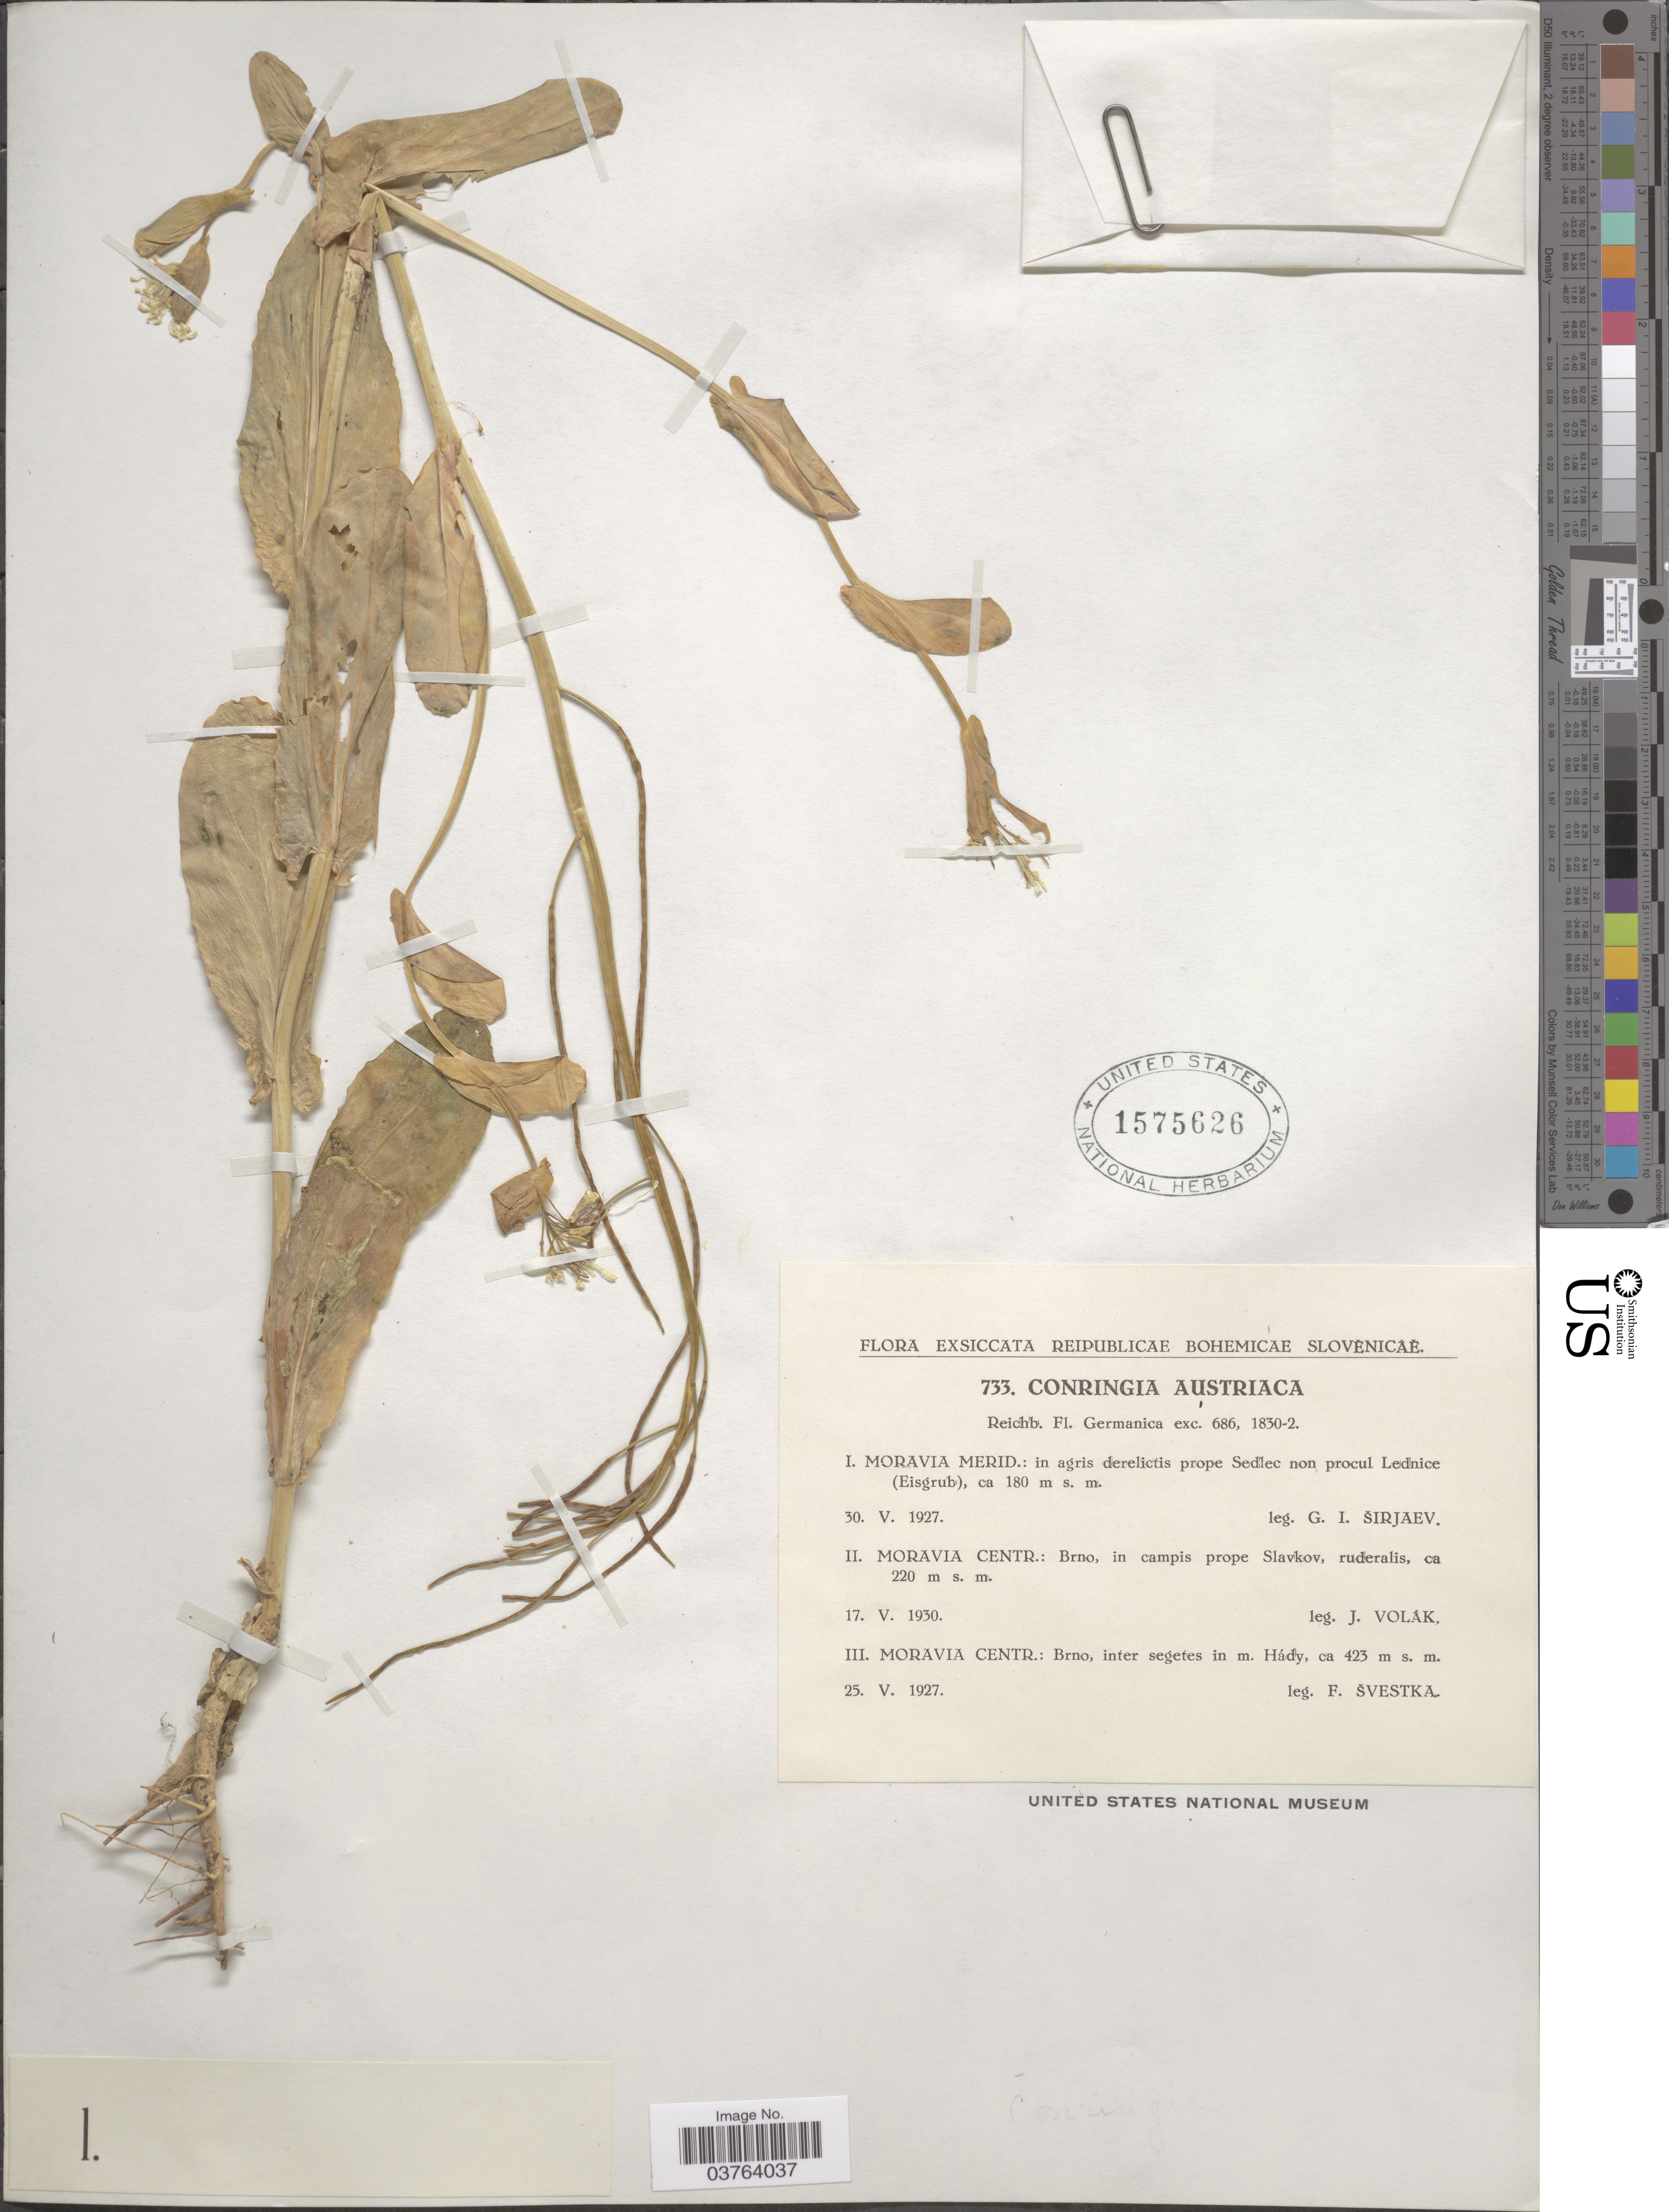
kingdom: Plantae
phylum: Tracheophyta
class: Magnoliopsida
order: Brassicales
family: Brassicaceae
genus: Conringia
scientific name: Conringia austriaca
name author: (Jacq.) Sweet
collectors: G. Širjaev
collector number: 733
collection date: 1927-05-30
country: Czechia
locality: Reipublicae Bohemicae Slovenicae. Moravia Merid.: in agris derelictis prope Sedlec non procul Lednice (Eisgrub).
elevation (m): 180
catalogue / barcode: US 1575626